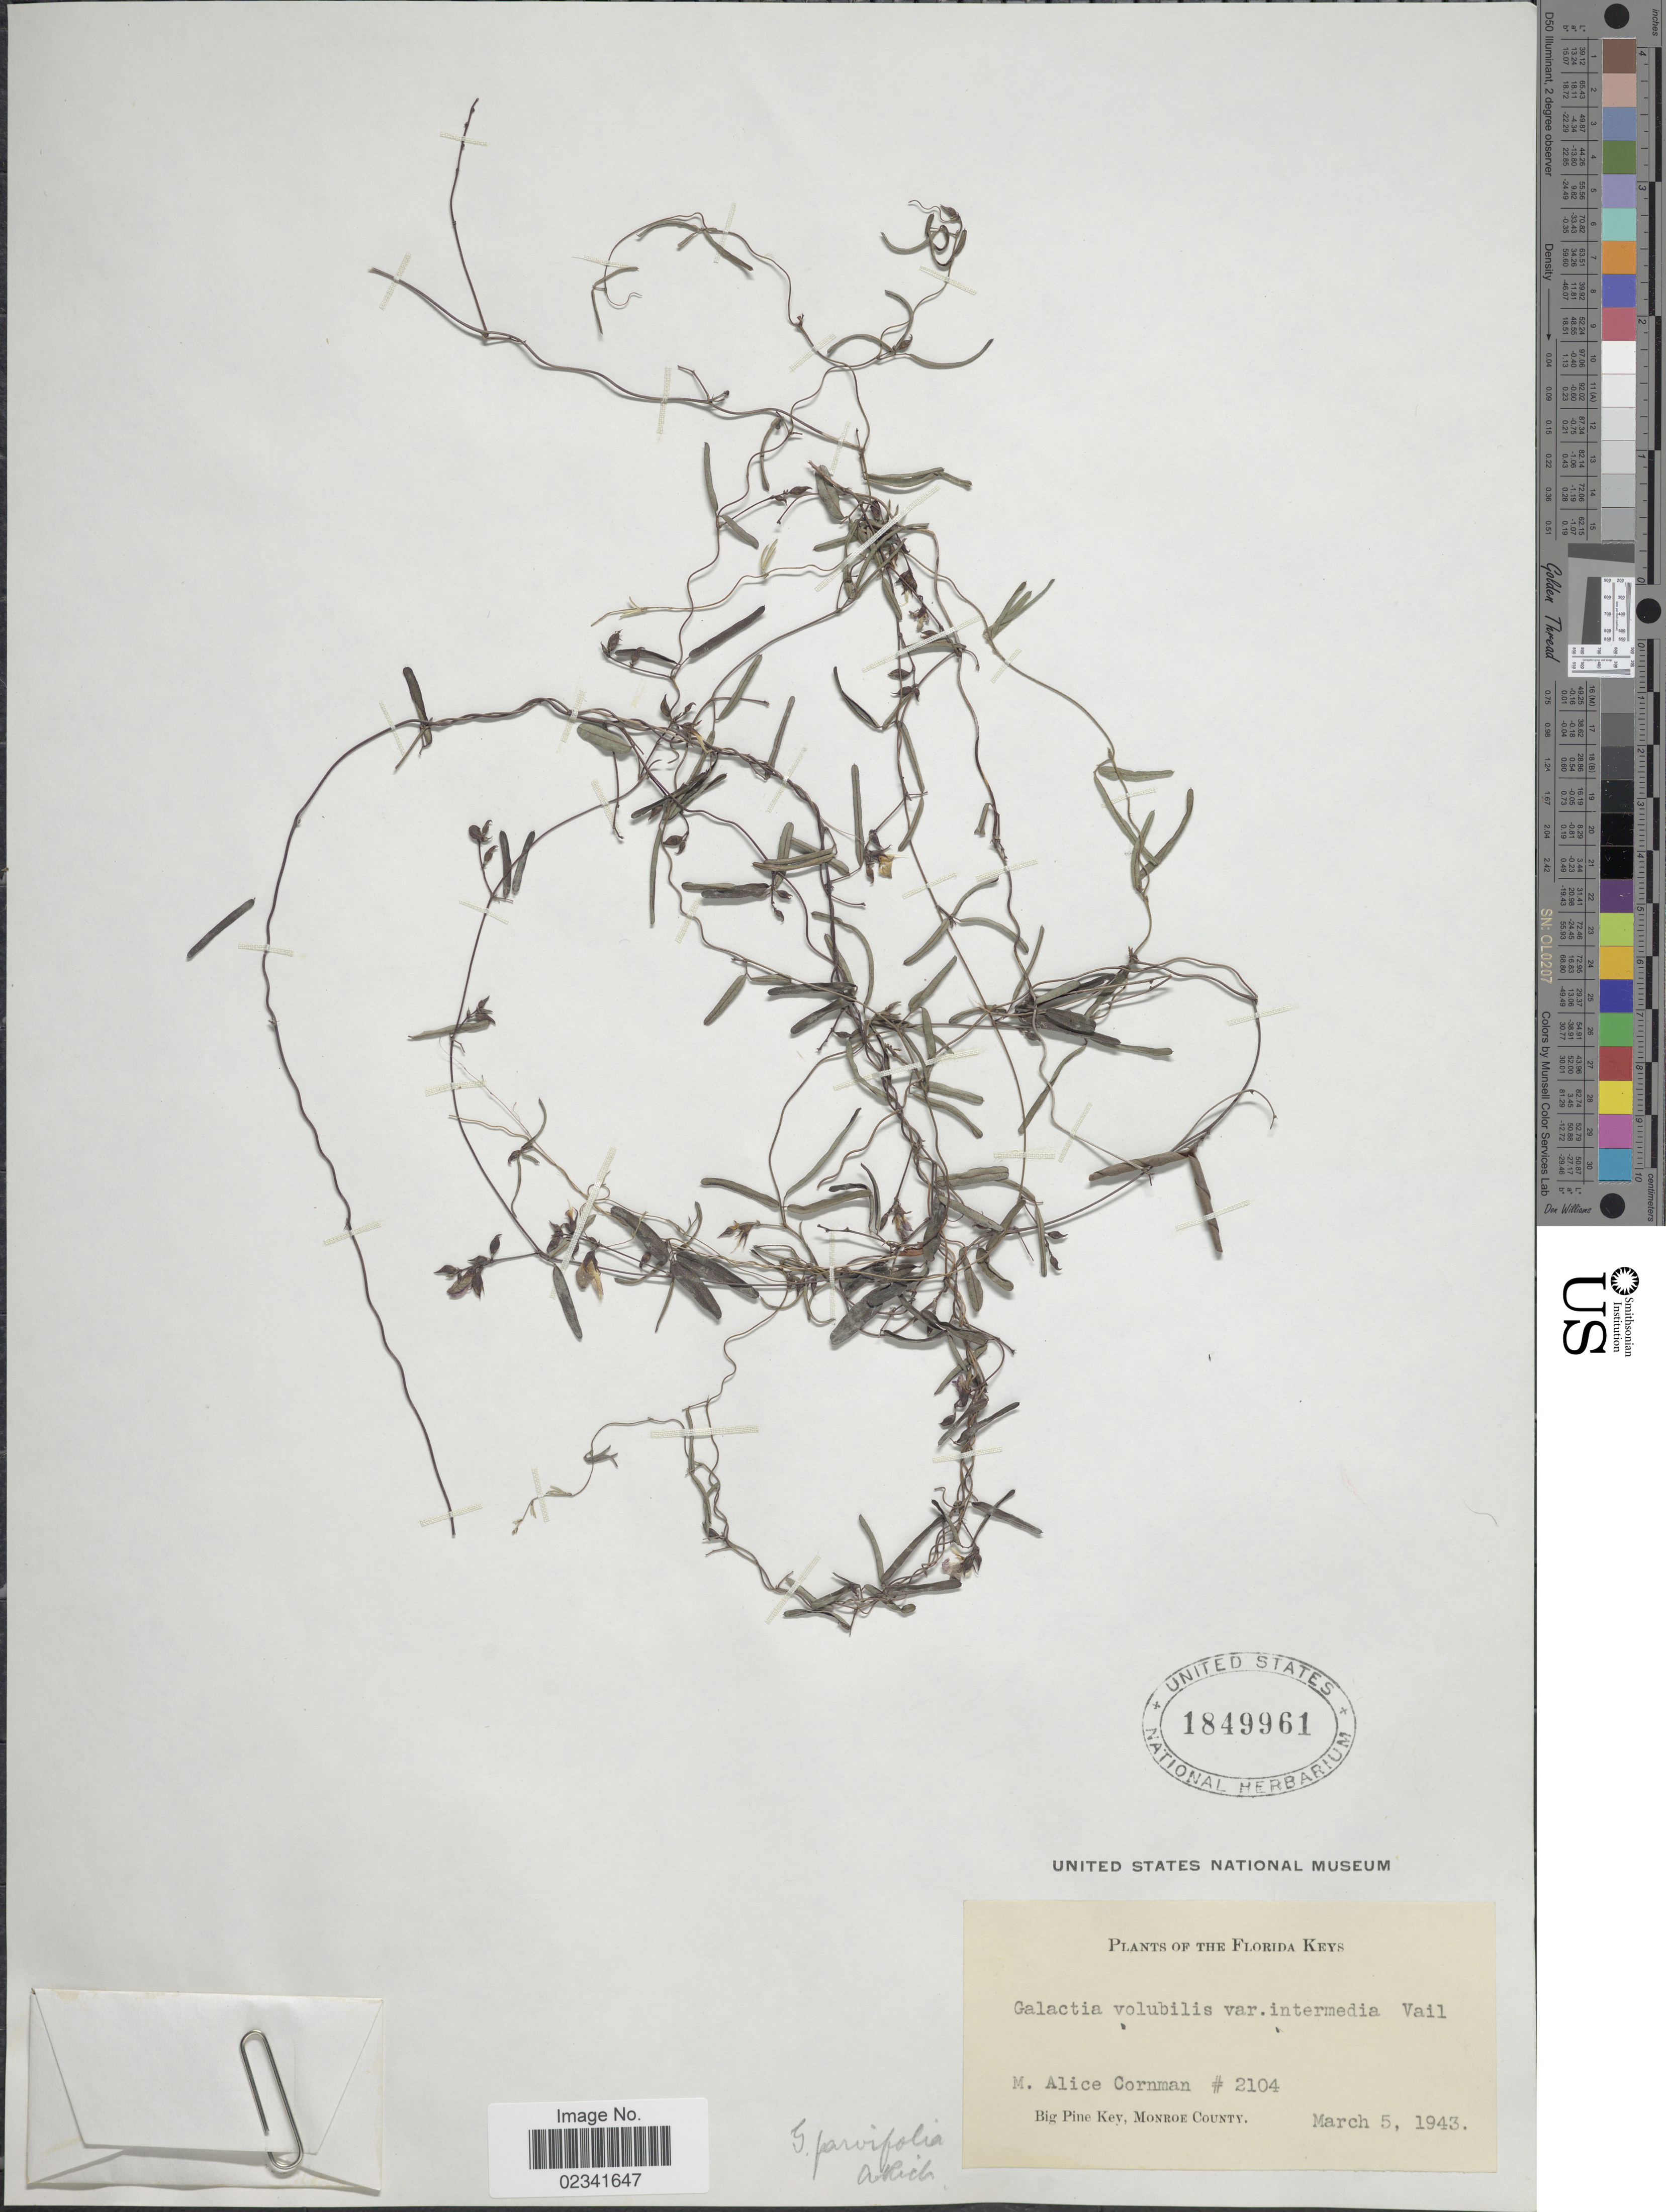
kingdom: Plantae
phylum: Tracheophyta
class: Magnoliopsida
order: Fabales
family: Fabaceae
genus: Galactia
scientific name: Galactia parvifolia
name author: A. Rich.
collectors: M. Cornman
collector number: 2104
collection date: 1943-03-05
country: United States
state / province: Florida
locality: Florida Keys, Big Pine Key, Monroe County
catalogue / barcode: US 1849961